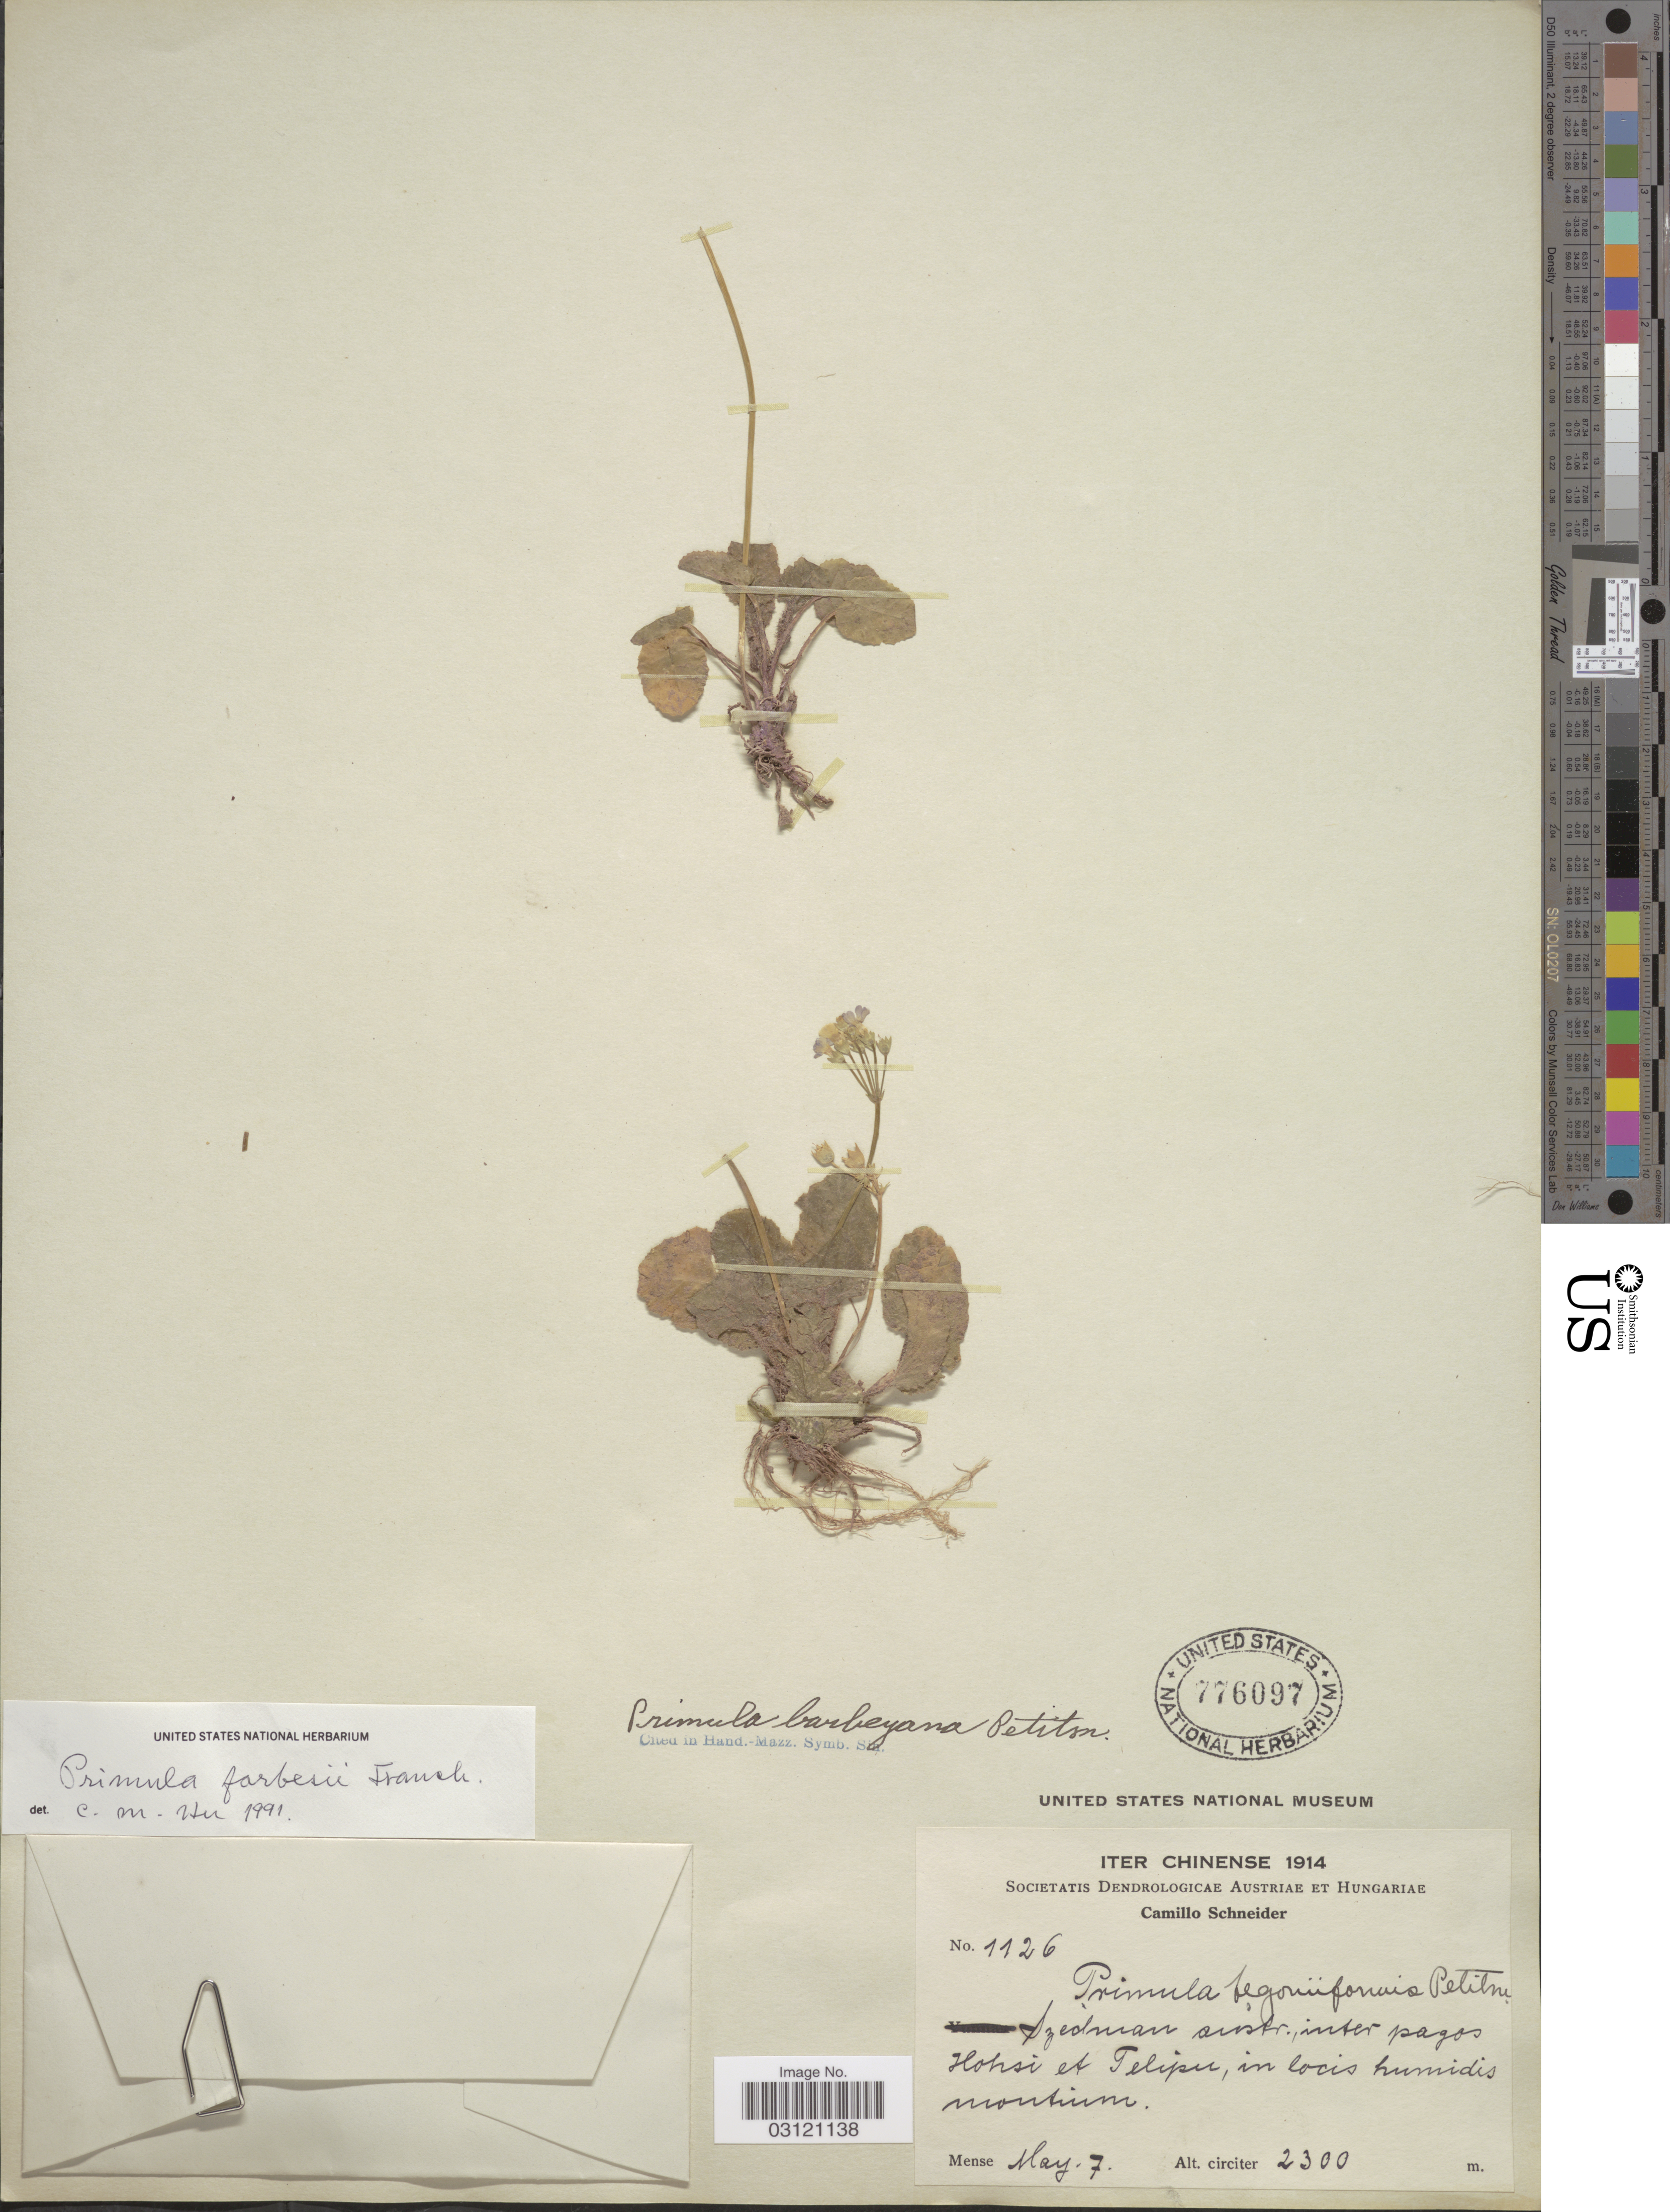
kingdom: Plantae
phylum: Tracheophyta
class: Magnoliopsida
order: Ericales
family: Primulaceae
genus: Primula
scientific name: Primula forbesii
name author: Franch.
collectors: C. K. Schneider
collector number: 1126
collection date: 1914-05-07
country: China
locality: Szedman austr., inter pagos Hohsi et Telipu, in locis humidis montium.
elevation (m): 2300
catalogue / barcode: US 776097